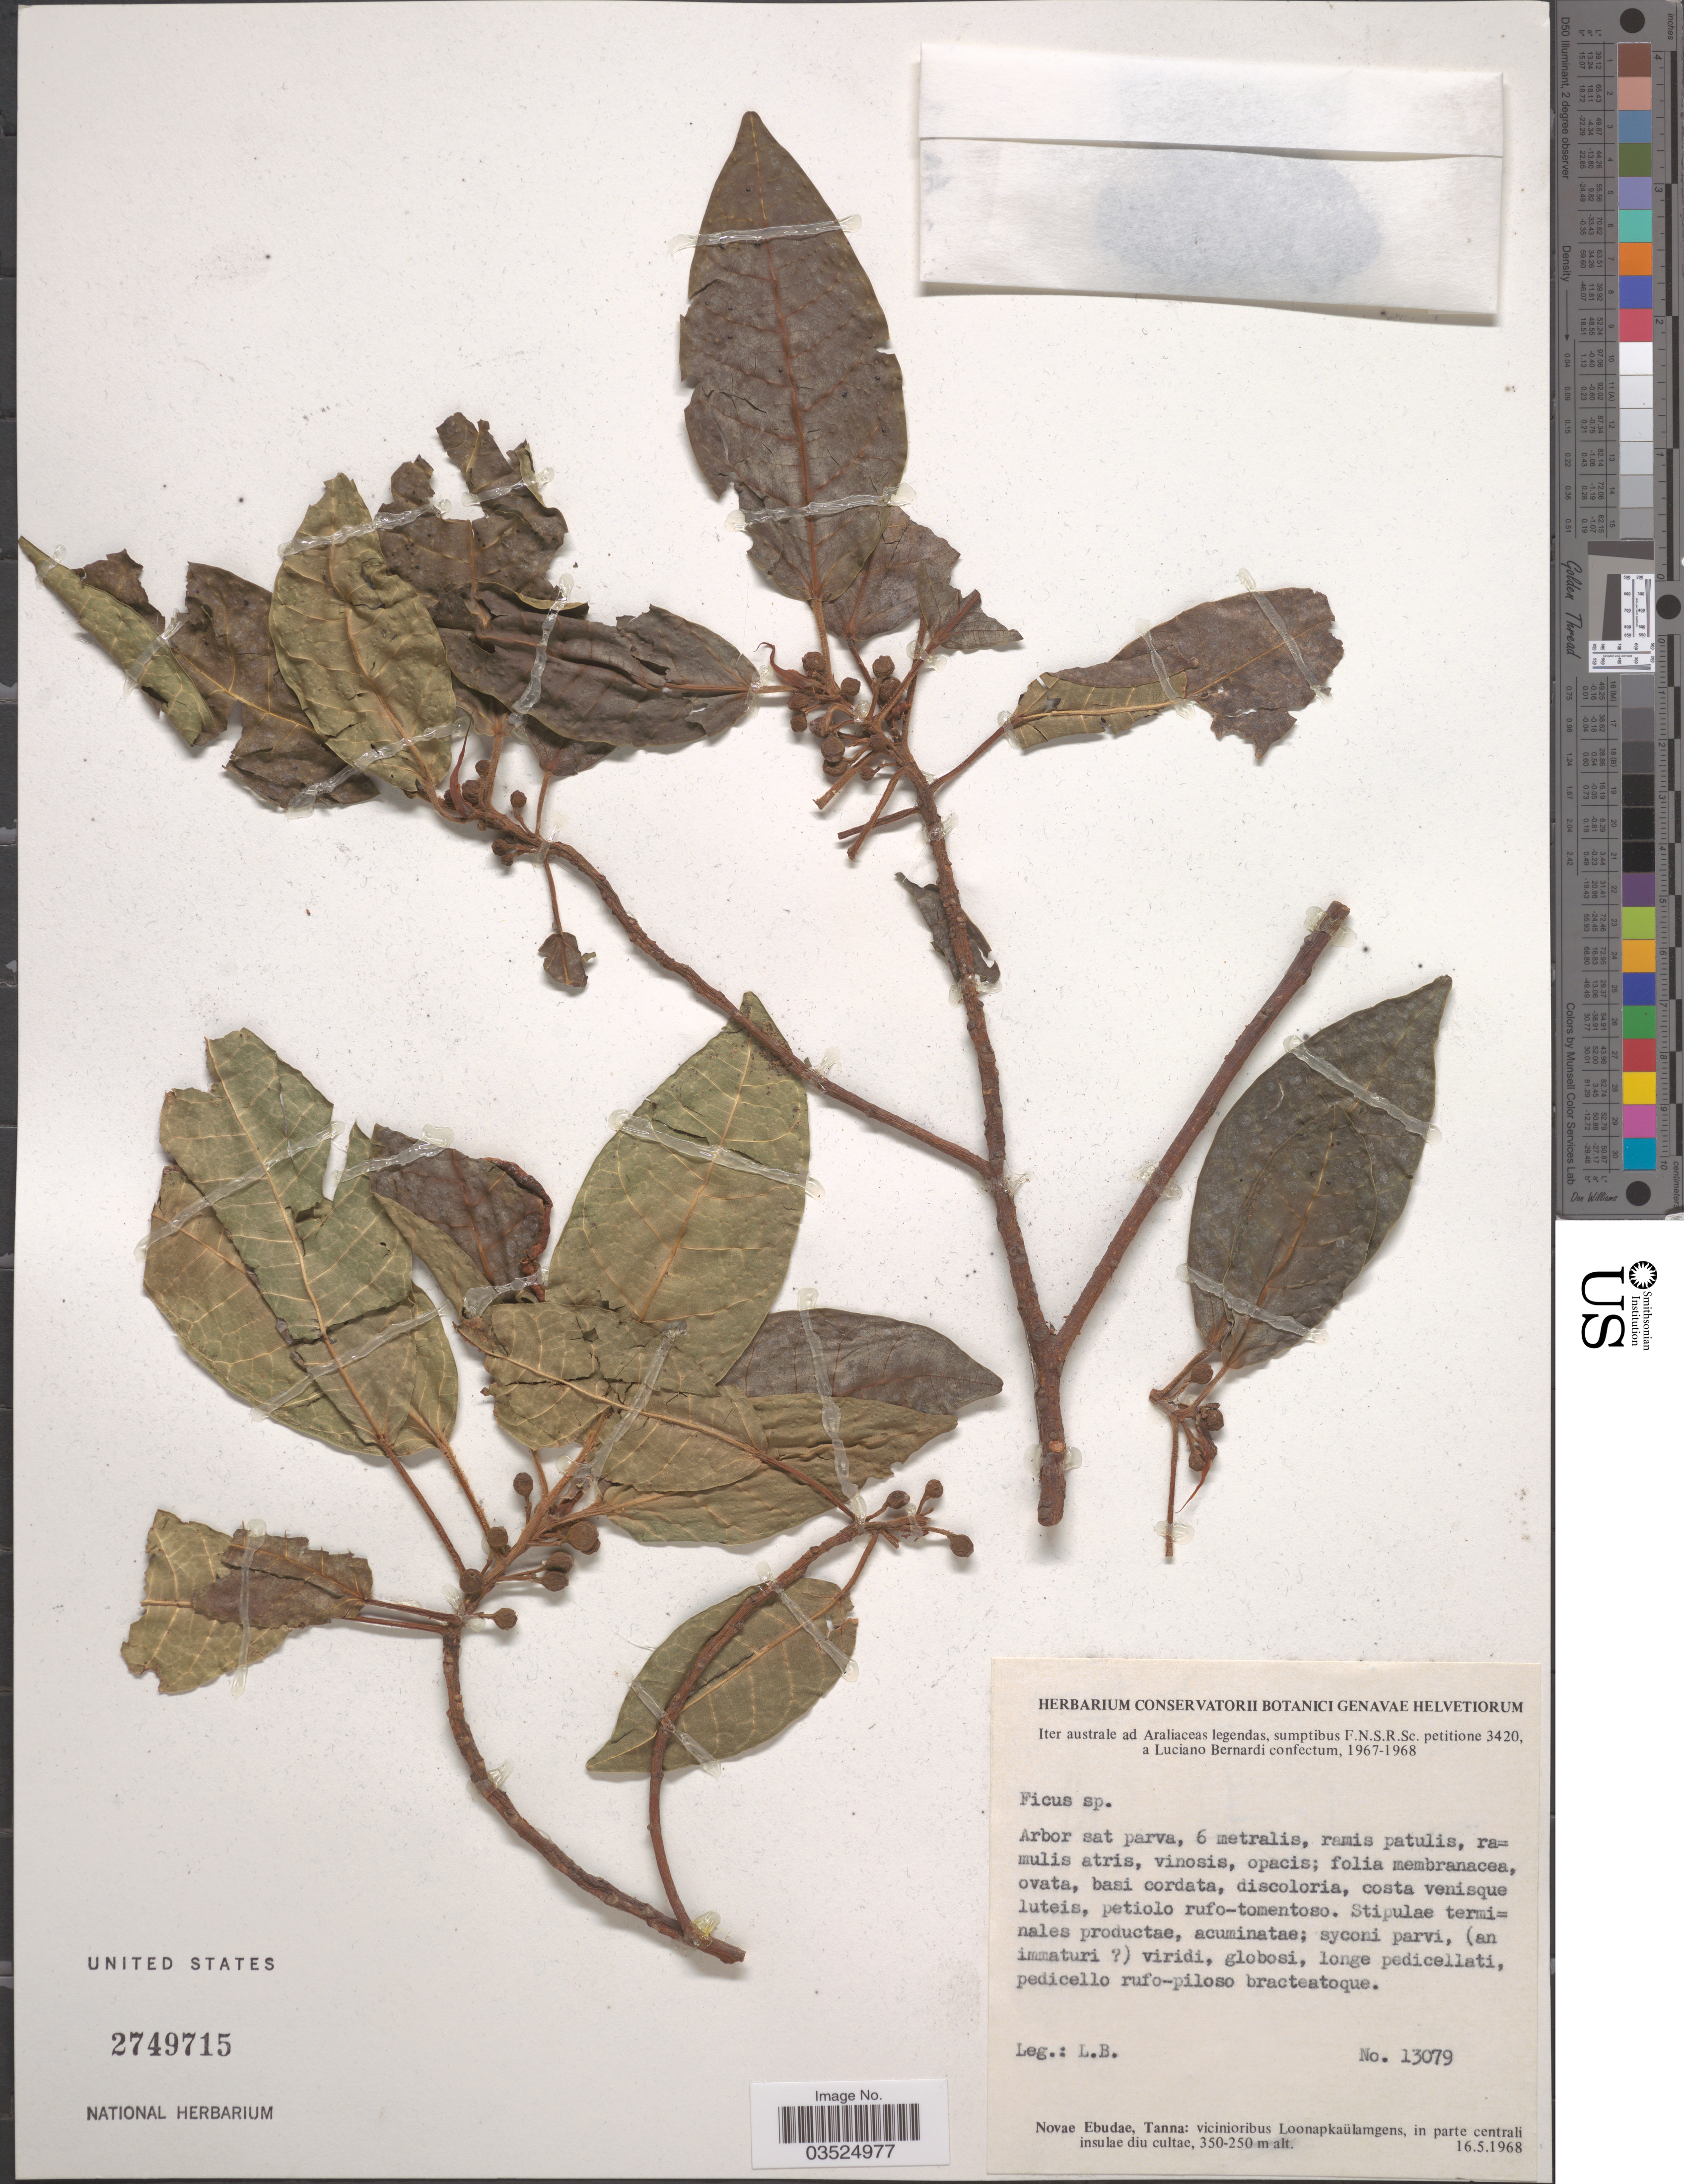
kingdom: Plantae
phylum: Tracheophyta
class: Magnoliopsida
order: Rosales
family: Moraceae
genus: Ficus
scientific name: Ficus sp.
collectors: L. Bernardi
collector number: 13079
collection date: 1968-05-16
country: Vanuatu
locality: Novae Ebudae, Tanna: vicinioribus Loonapkaülamgens, in parte centrali insulae diu cultae.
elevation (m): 250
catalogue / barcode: US 2749715